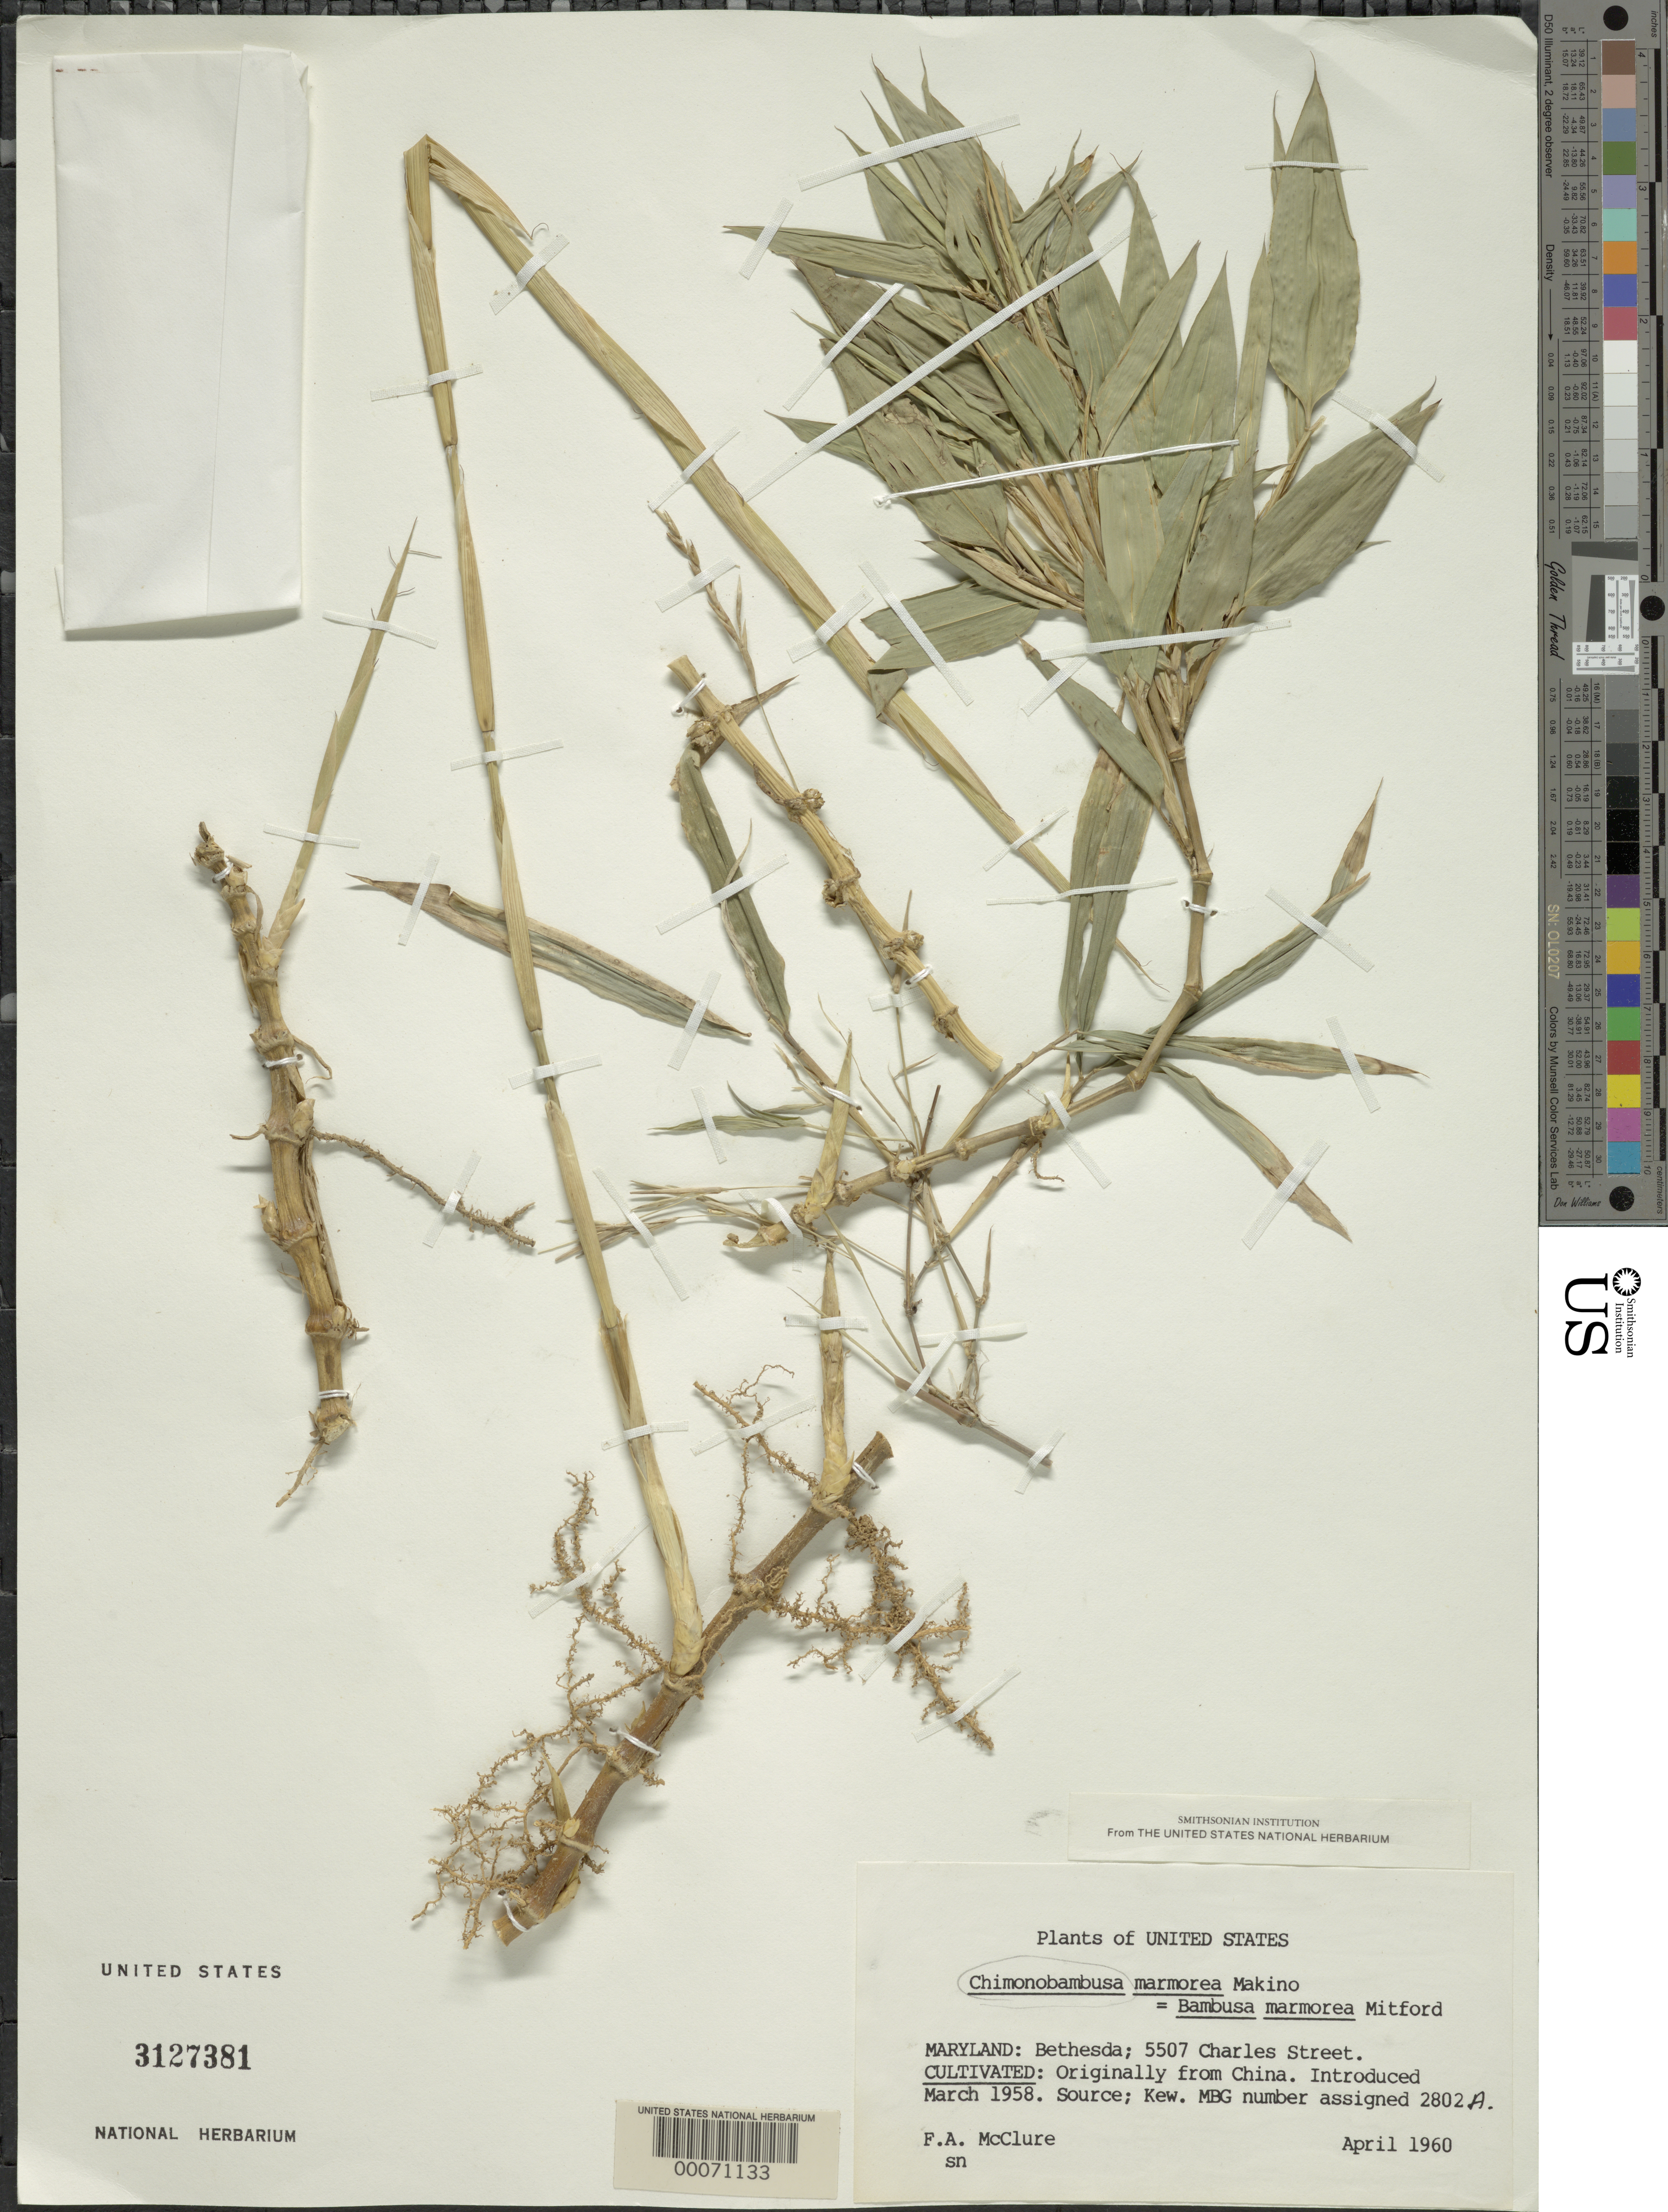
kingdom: Plantae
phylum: Tracheophyta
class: Liliopsida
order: Poales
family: Poaceae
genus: Chimonobambusa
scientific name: Chimonobambusa marmorea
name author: Makino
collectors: F. A. McClure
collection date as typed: Apr 1960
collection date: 1960-04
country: United States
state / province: Maryland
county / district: Montgomery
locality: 5507 Charles Street, Bethesda (McClure's garden)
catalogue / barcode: US 3127381